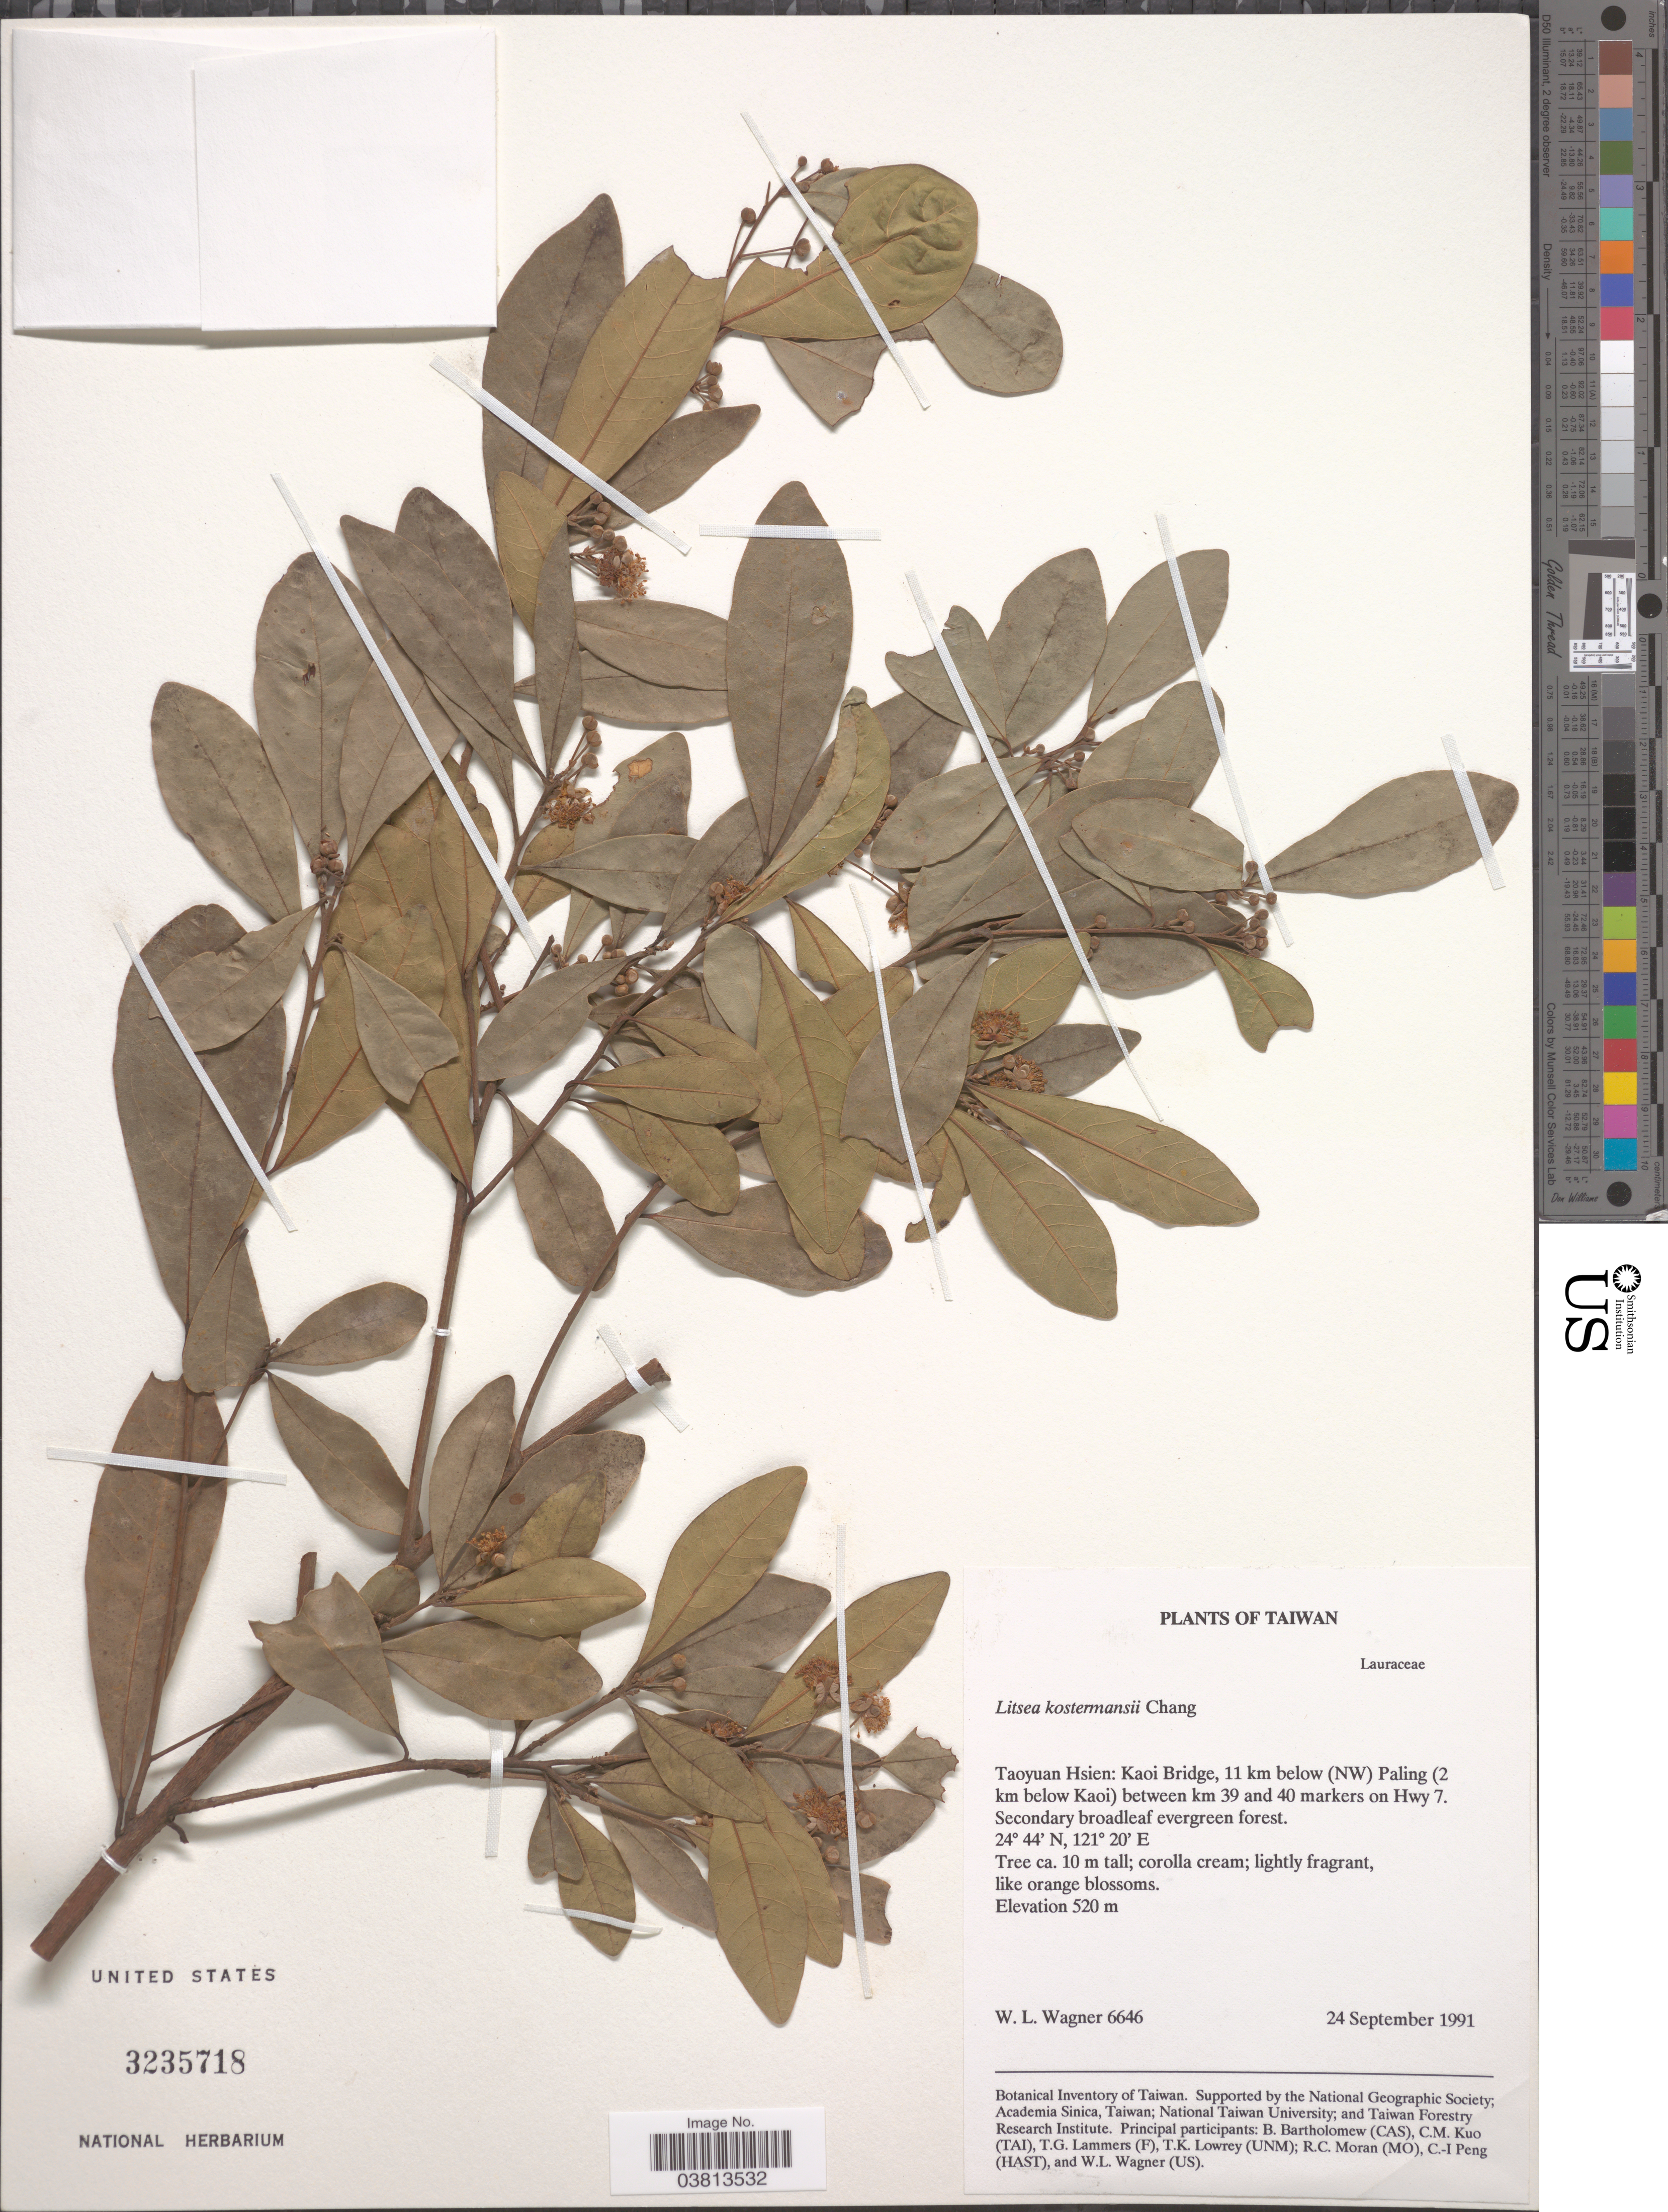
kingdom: Plantae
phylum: Tracheophyta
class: Magnoliopsida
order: Laurales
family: Lauraceae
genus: Litsea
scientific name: Litsea kostermansii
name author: Chang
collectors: W. L. Wagner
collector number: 6646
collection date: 1991-09-24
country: Taiwan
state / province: Taoyuan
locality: Taoyuan Hsien: Kaoi Bridge, 11 km below (NW) Paling (2 km below Kaoi) between km 39 and 40 markers on Hwy 7.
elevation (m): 520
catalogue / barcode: US 3235718